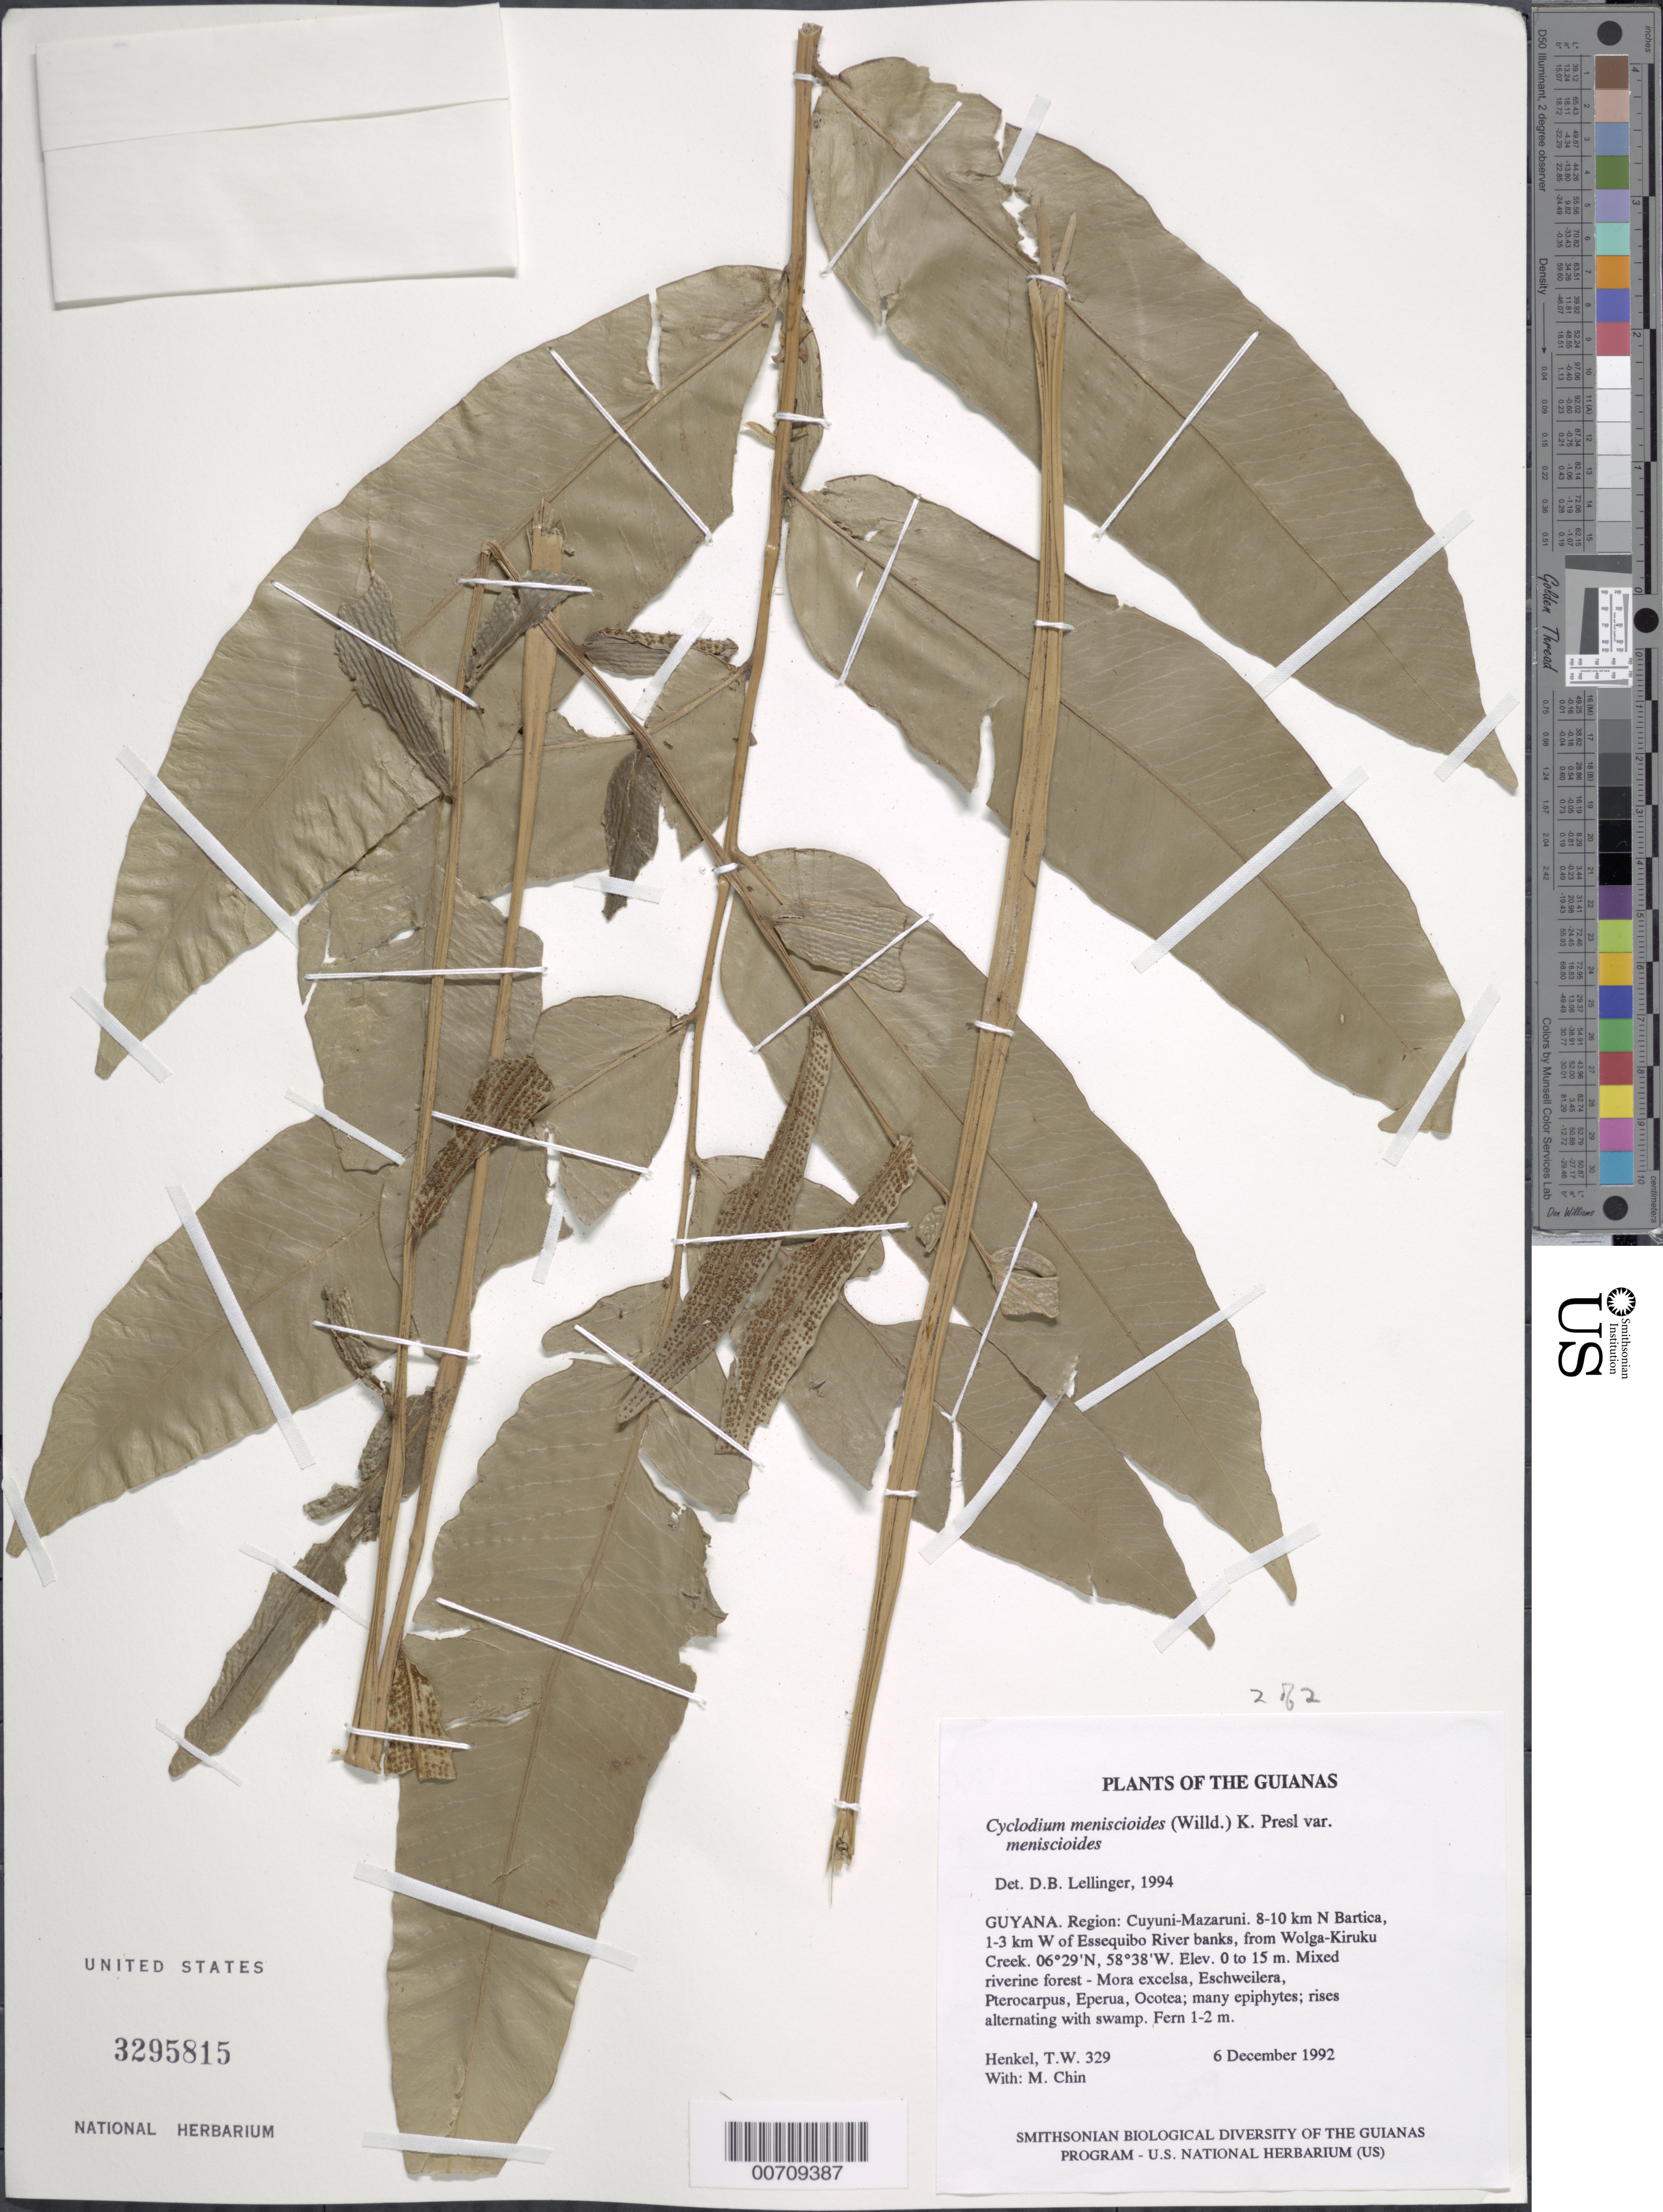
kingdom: Plantae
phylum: Tracheophyta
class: Polypodiopsida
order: Polypodiales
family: Dryopteridaceae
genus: Cyclodium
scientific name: Cyclodium meniscioides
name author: (Willd.) C. Presl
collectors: T. Henkel & M. Chin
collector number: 329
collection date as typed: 6 December 1992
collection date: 1992-12-06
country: Guyana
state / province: Cuyuni-Mazaruni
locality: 8-10 km N Bartica, 1-3 km W of Essequibo River banks, from Wolga-Kiruku Creek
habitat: Mixed riverine forest - Mora excelsa, Eschweilera, Pterocarpus, Eperua, Ocotea; many epiphytes; rises alternating with swamp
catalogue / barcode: US 3295815